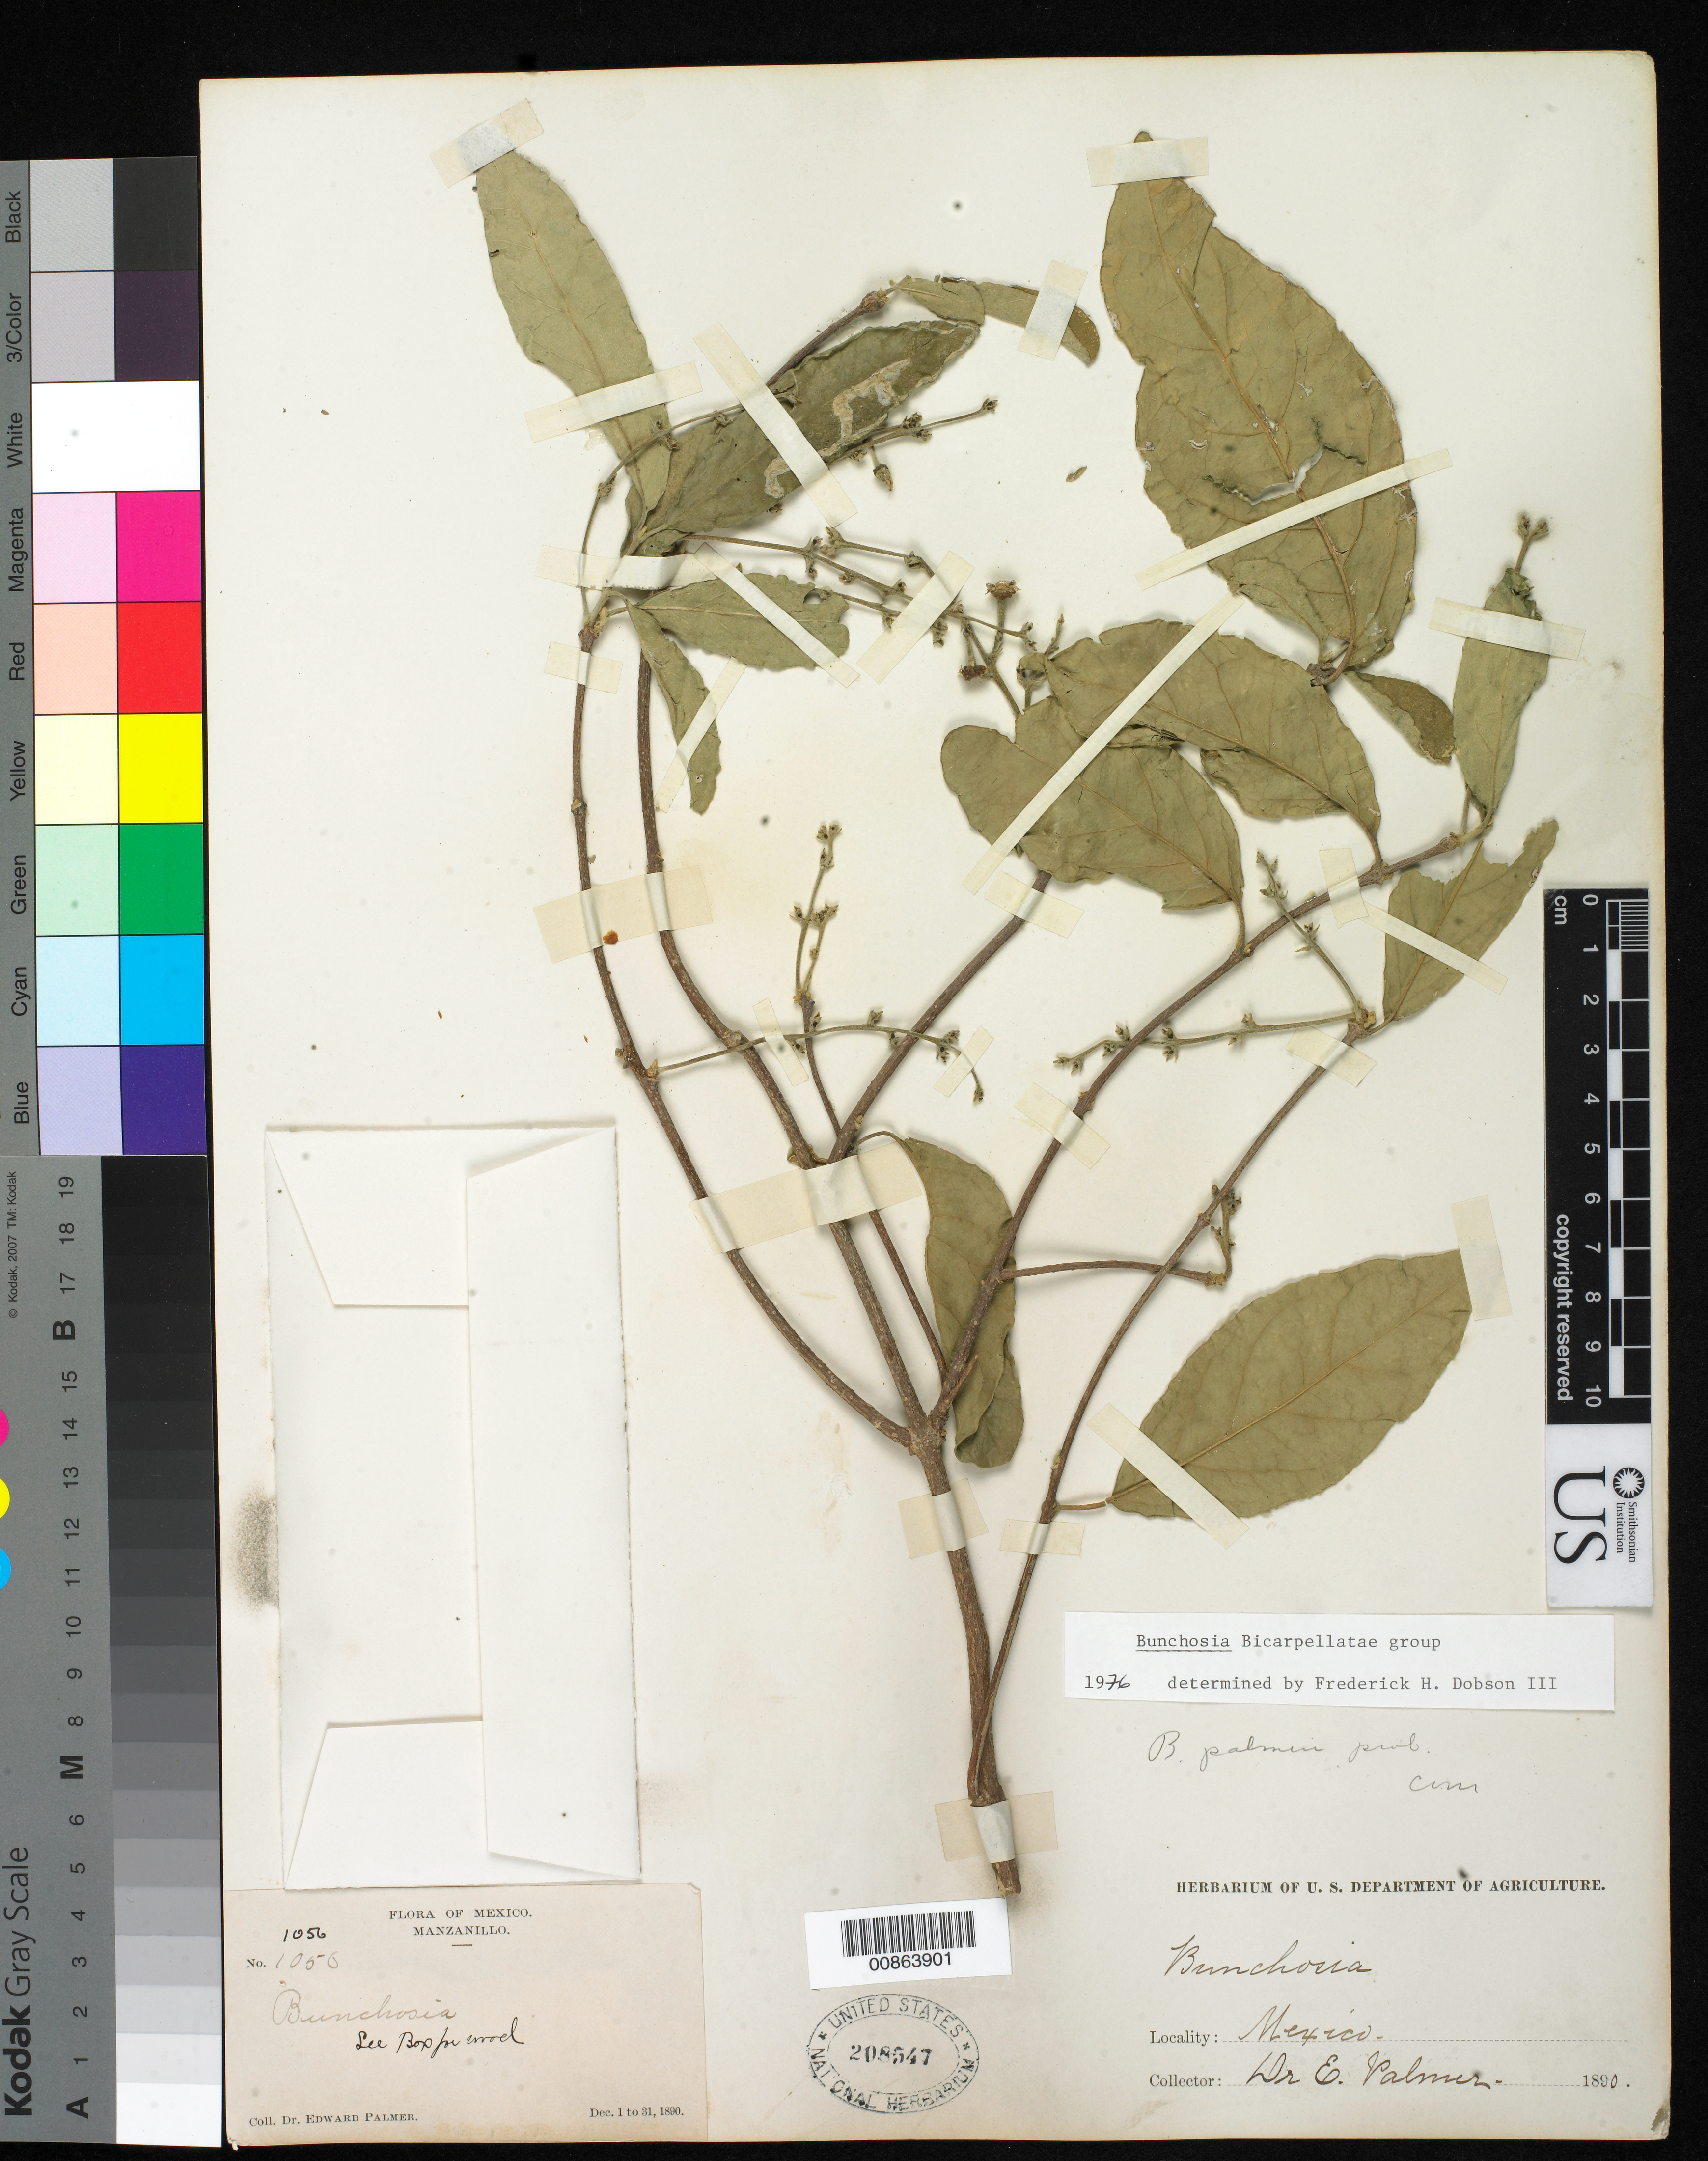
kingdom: Plantae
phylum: Tracheophyta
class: Magnoliopsida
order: Malpighiales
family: Malpighiaceae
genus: Bunchosia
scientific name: Bunchosia palmeri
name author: S. Watson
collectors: E. Palmer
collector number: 1056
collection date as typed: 01 Dec 1890 to 31 Dec 1890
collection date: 1890-12-01/1890-12-31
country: Mexico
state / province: Colima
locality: Manzanillo, Colima.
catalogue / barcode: US 208547